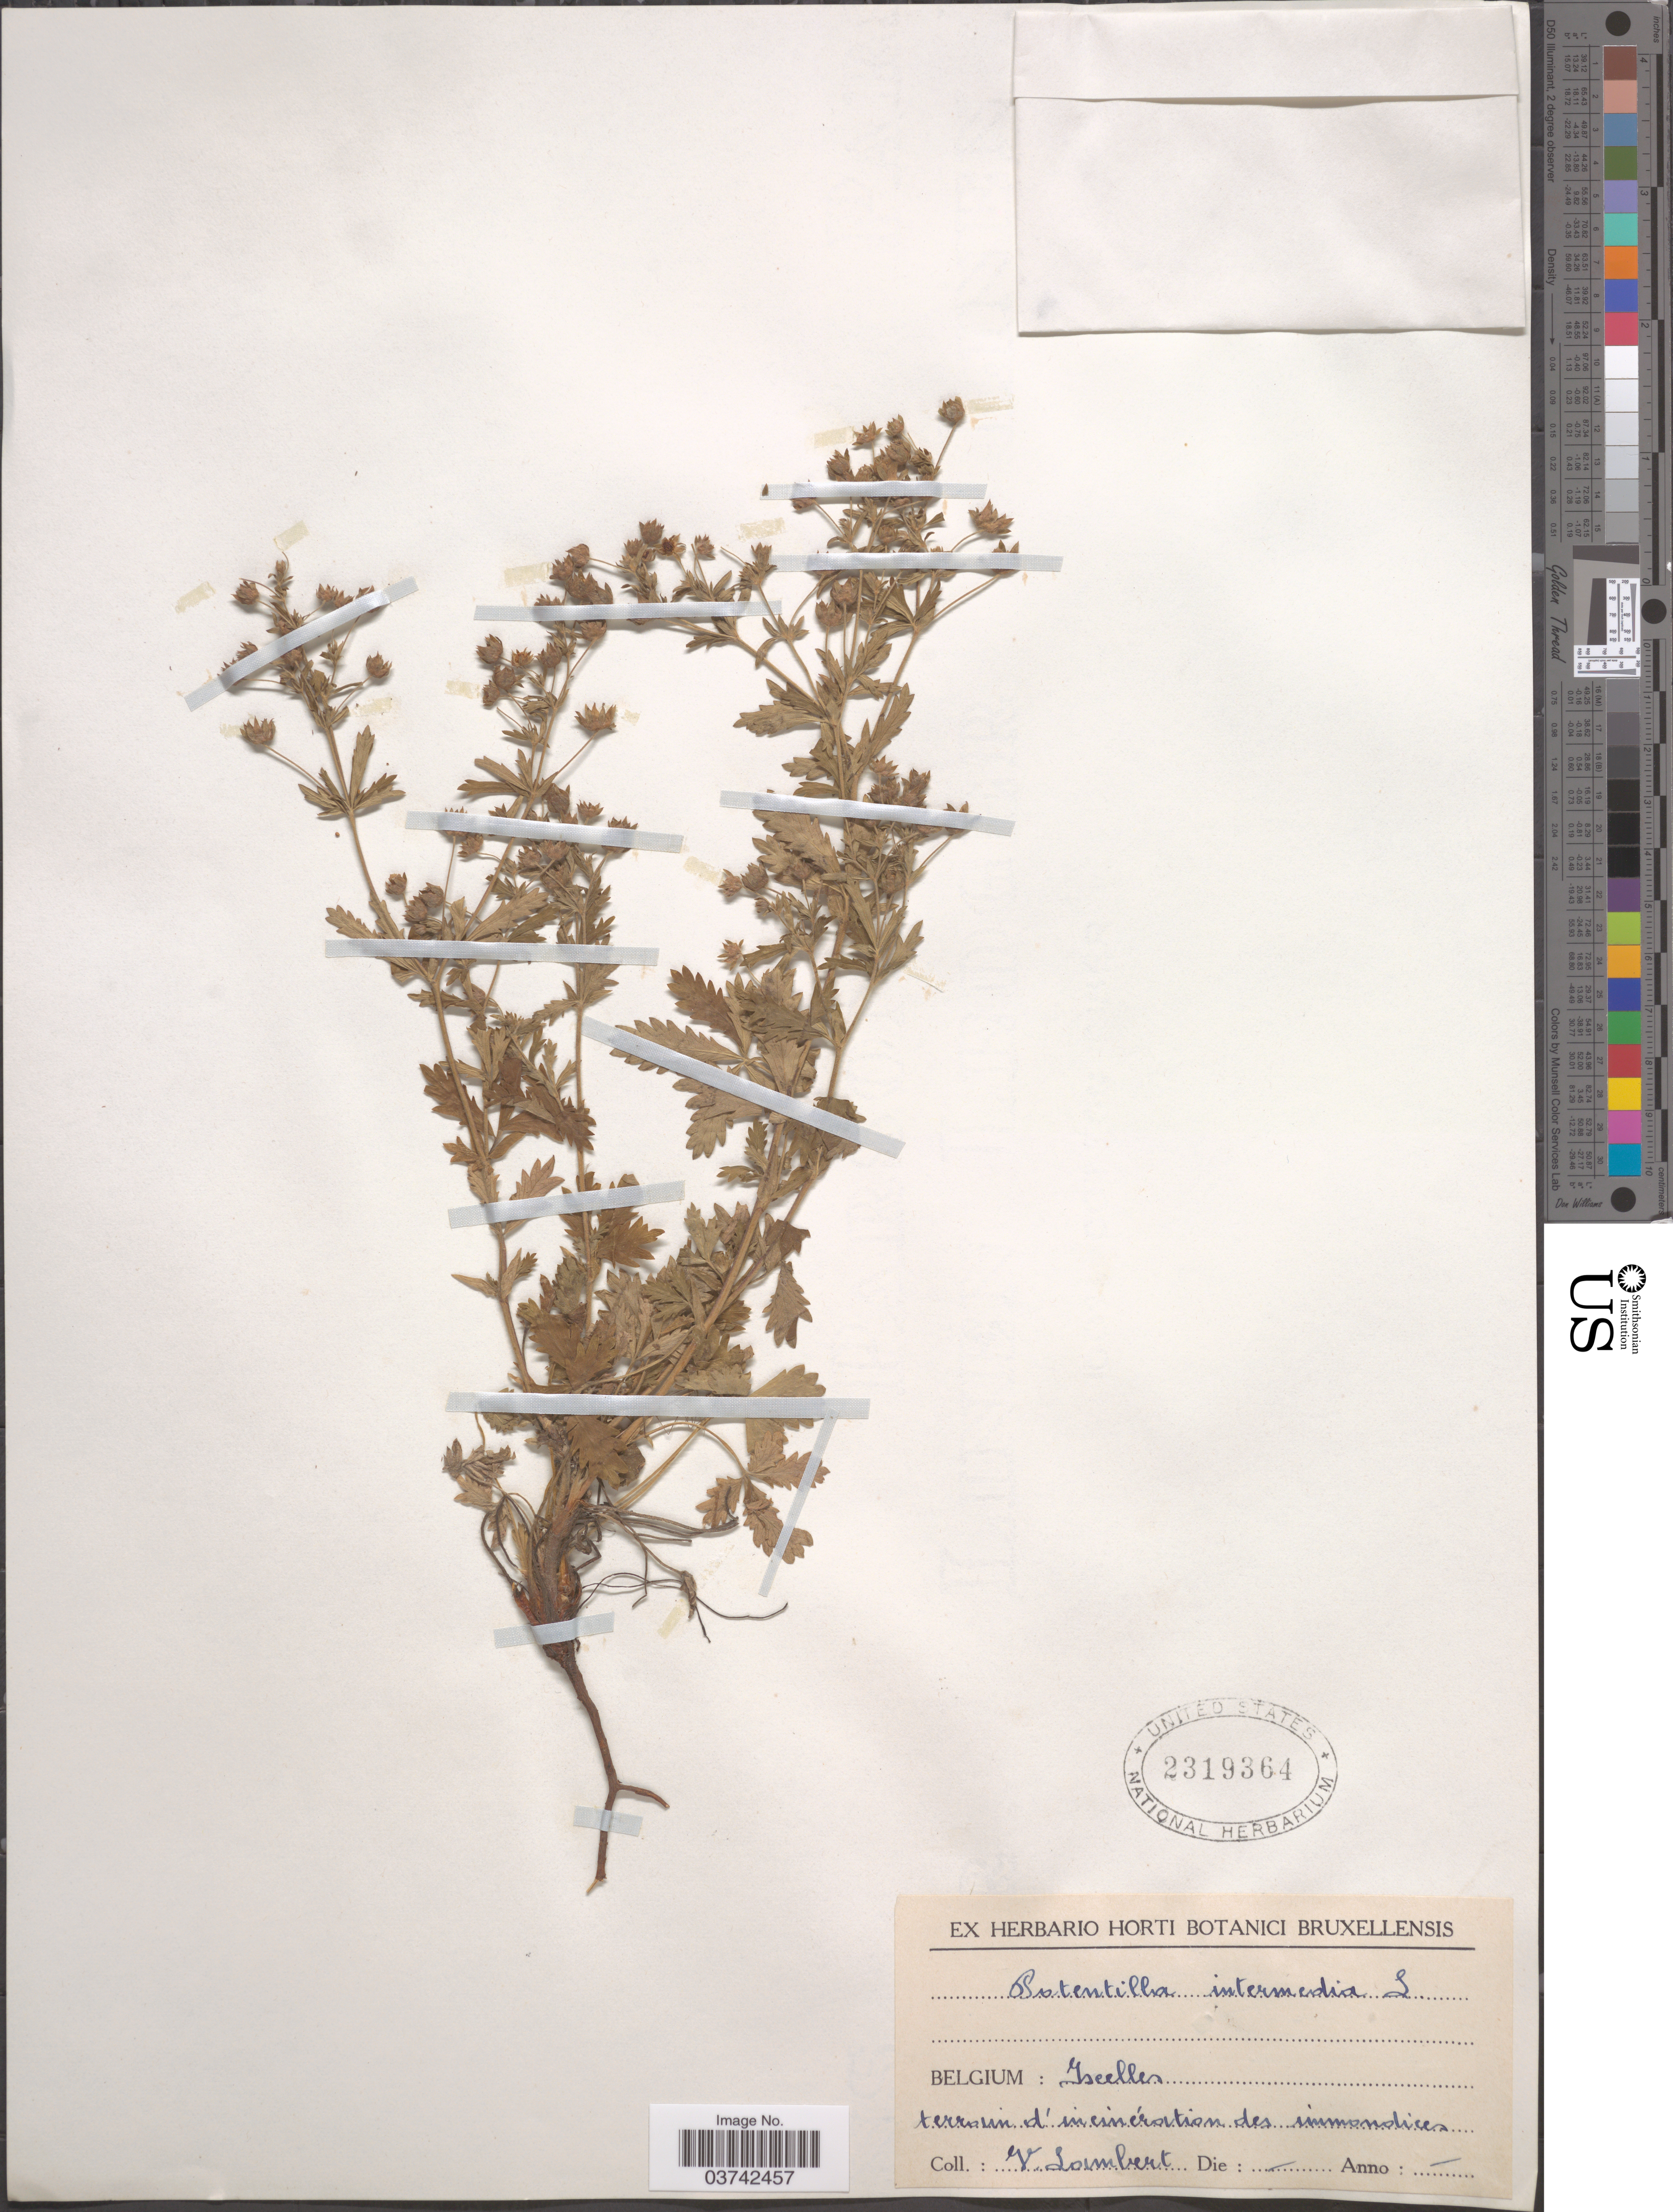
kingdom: Plantae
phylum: Tracheophyta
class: Magnoliopsida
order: Rosales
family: Rosaceae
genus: Potentilla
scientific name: Potentilla intermedia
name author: L.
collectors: V. Lambert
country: Belgium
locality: Ixelles terrain d'incinération des immondices.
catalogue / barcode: US 2319364